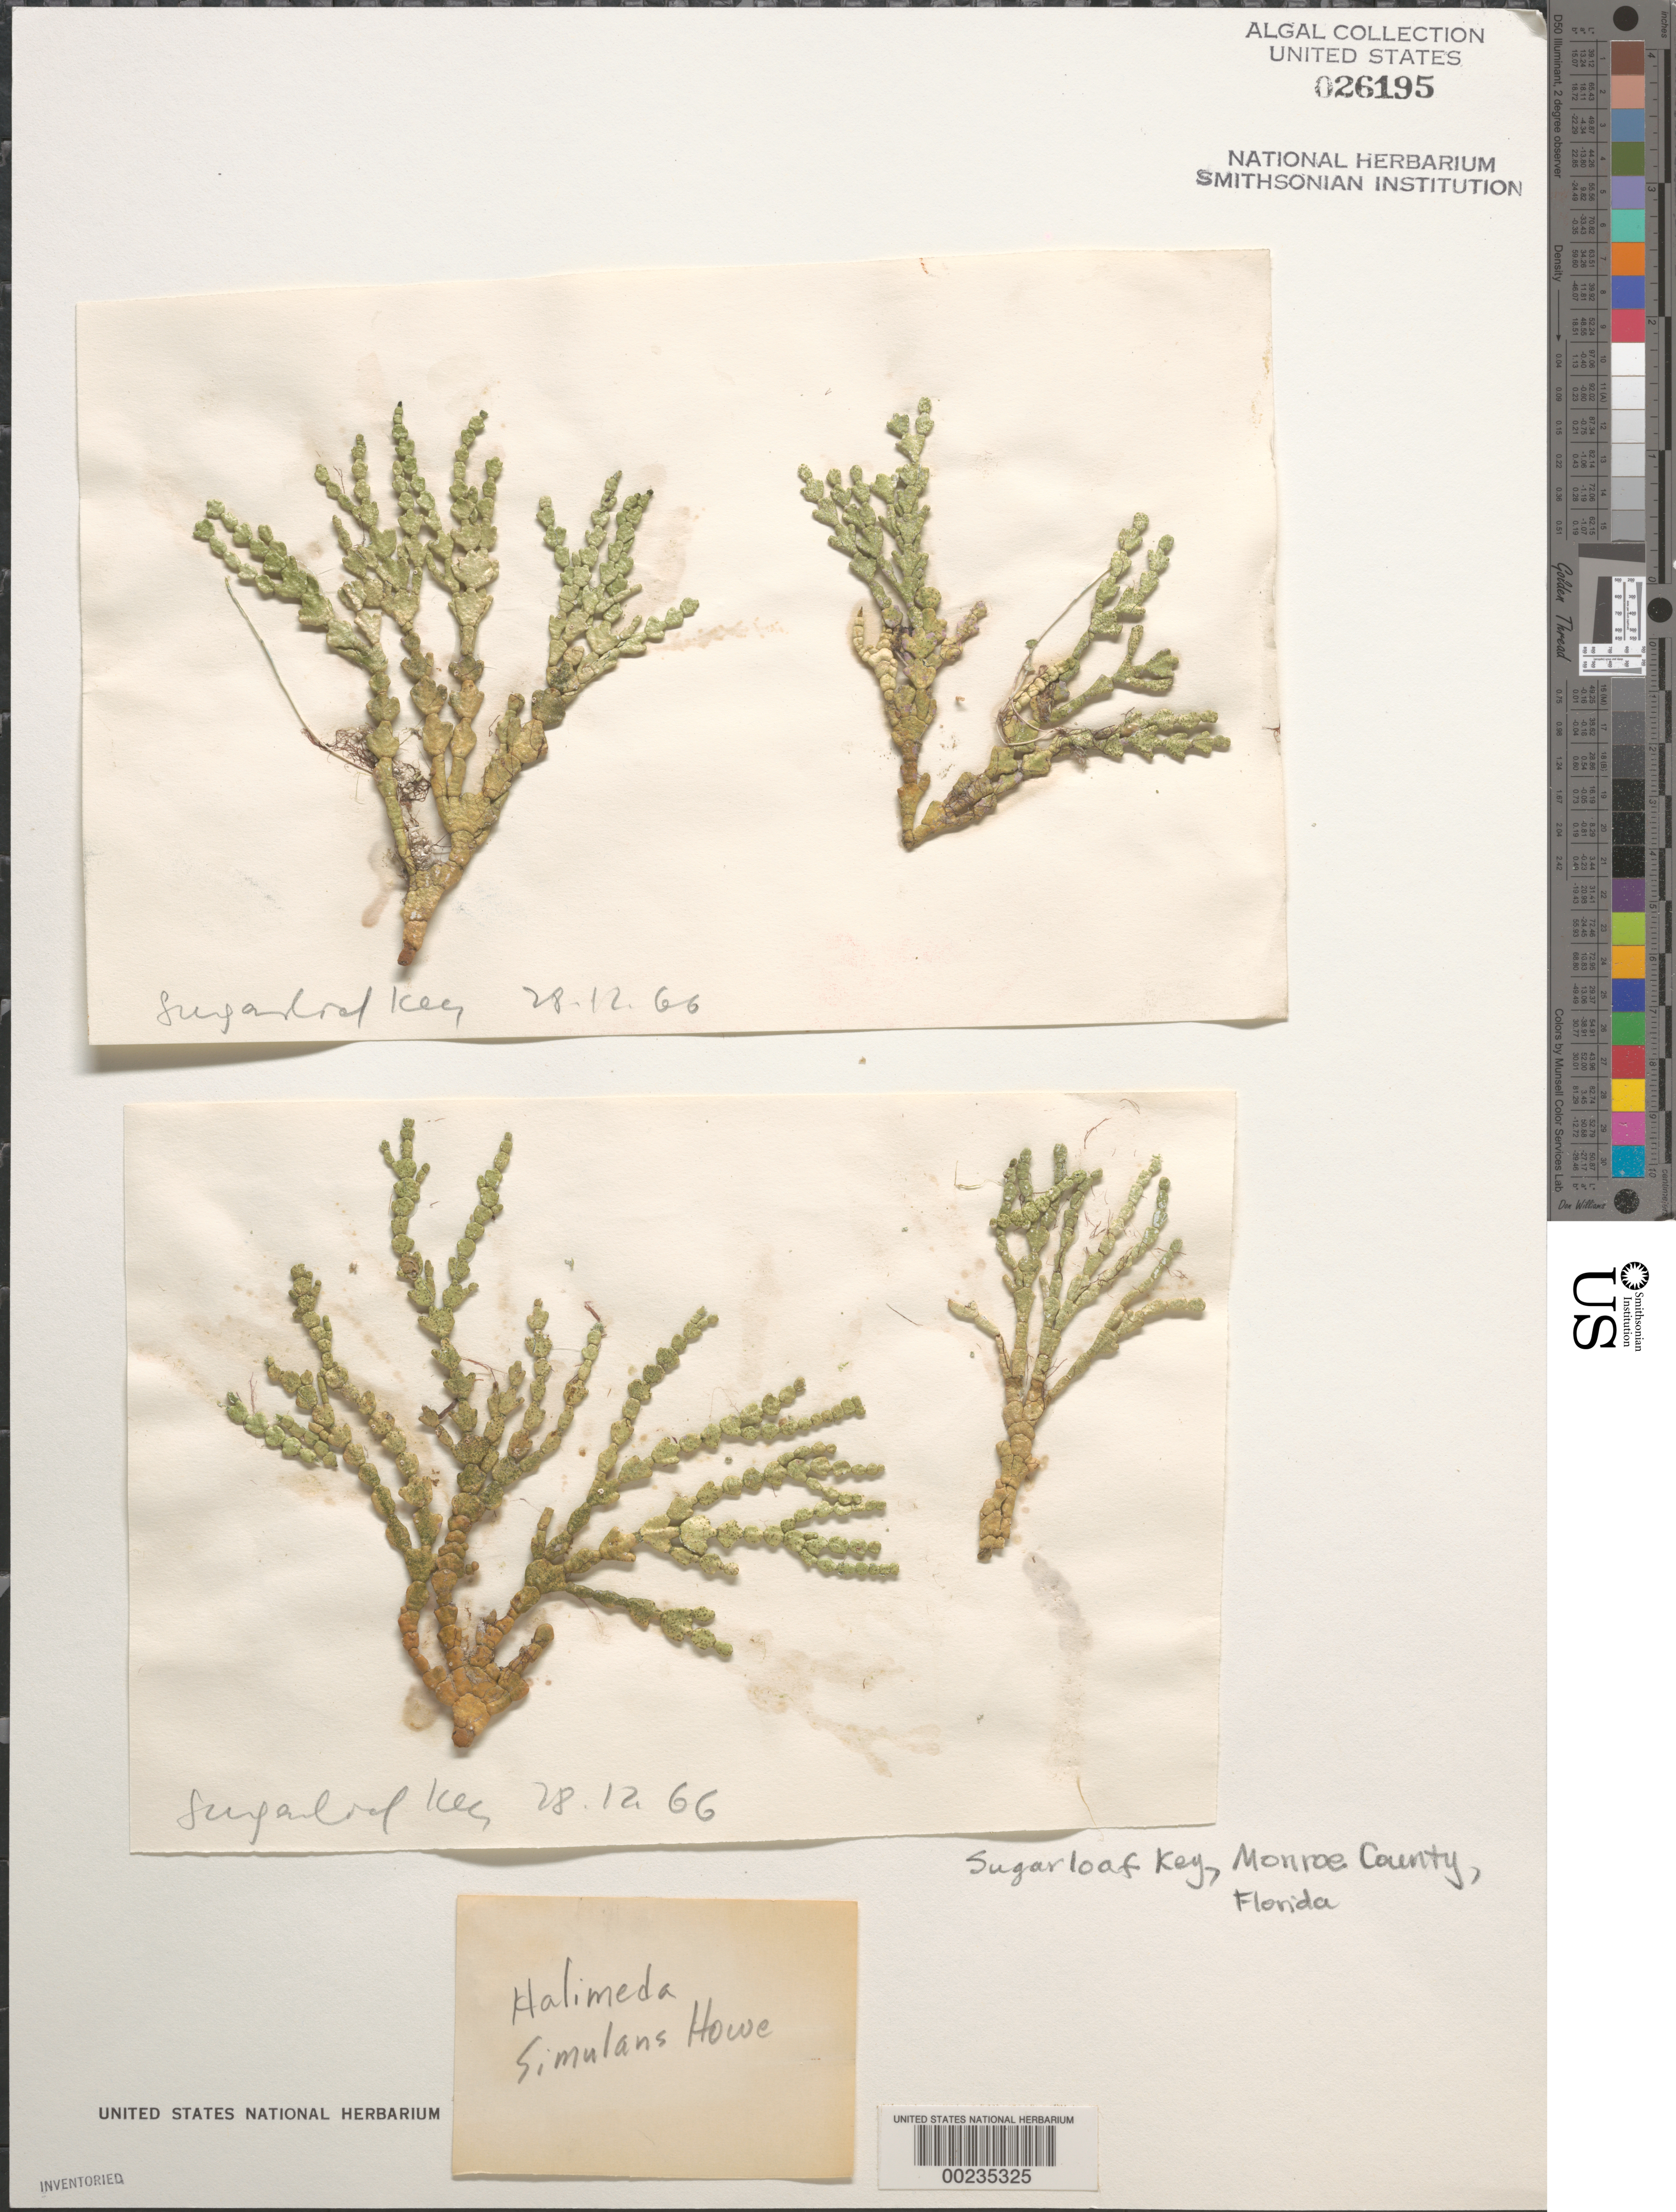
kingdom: Plantae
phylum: Chlorophyta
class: Ulvophyceae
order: Bryopsidales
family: Halimedaceae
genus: Halimeda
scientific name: Halimeda simulans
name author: M. Howe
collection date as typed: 28 Dec 1966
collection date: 1966-12-28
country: United States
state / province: Florida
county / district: Monroe County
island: Sugarloaf Key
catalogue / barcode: US 26195